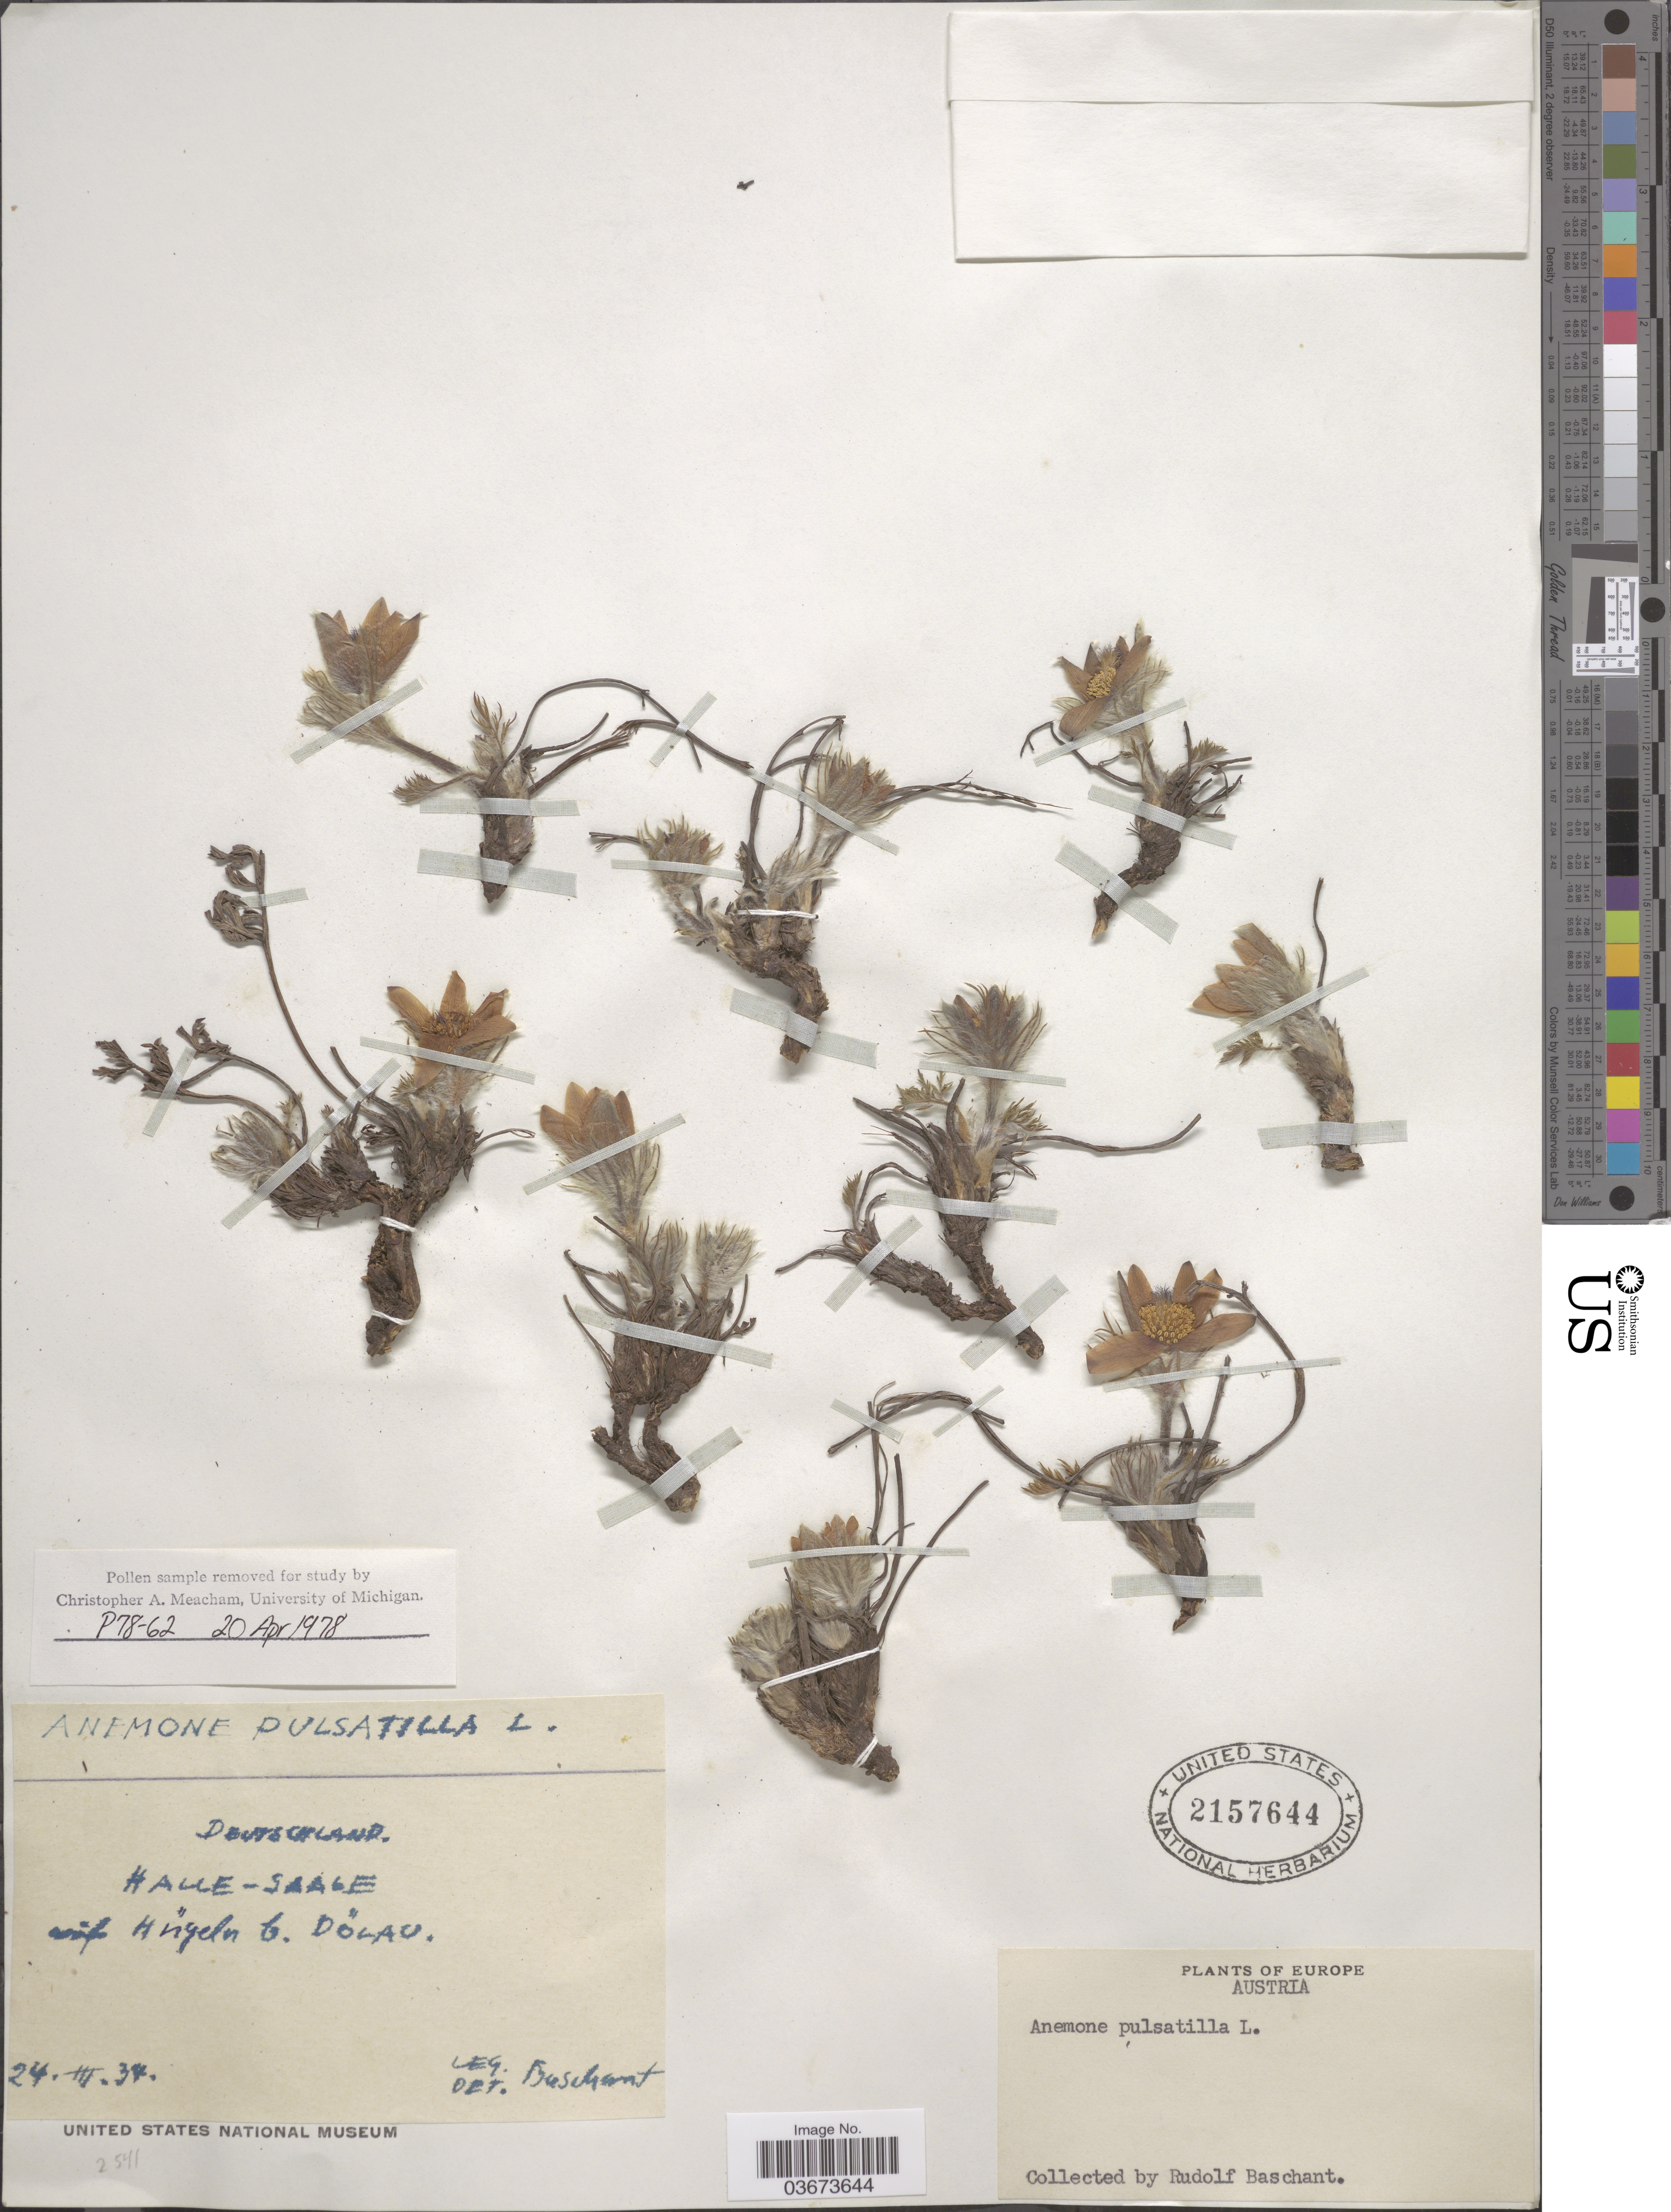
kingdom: Plantae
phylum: Tracheophyta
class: Magnoliopsida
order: Ranunculales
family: Ranunculaceae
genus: Anemone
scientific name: Anemone pulsatilla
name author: L.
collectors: R. Baschant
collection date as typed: Transcribed d/m/y: 24/3/34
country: Austria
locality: Halle-Saale. [unsure placement] Wif [interpreted] Hügeln b. Dölau.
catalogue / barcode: US 2157644